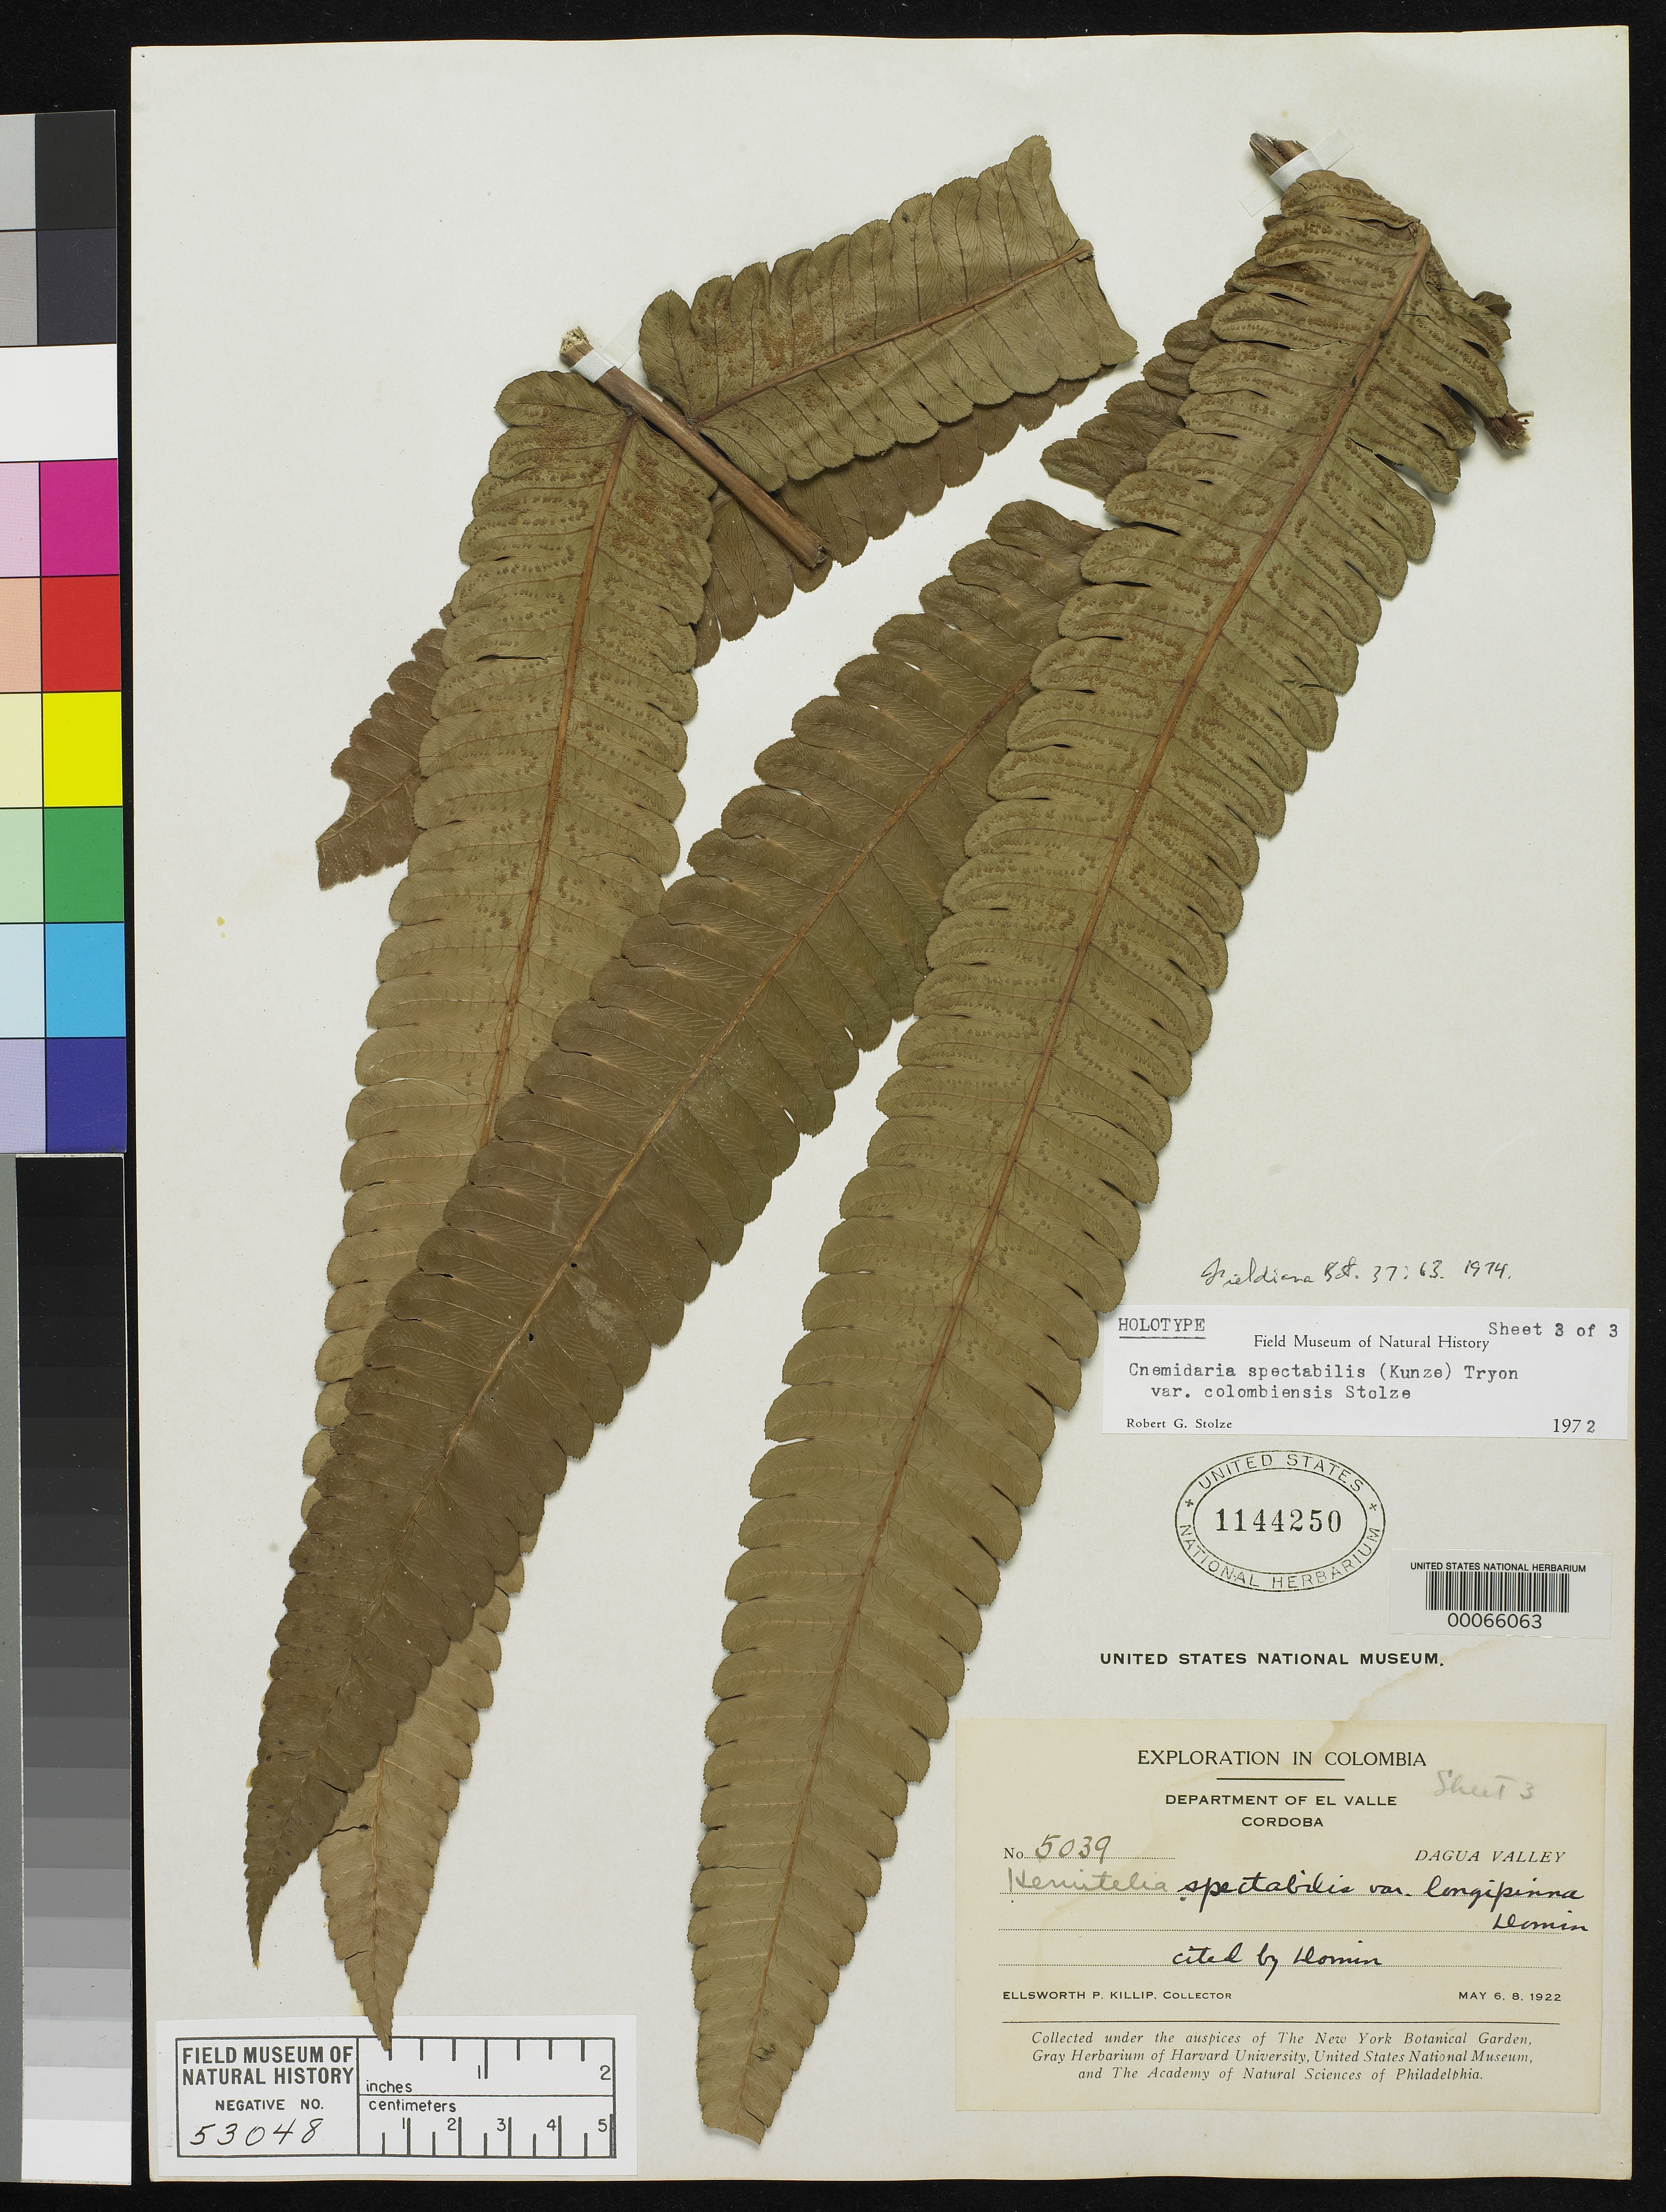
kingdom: Plantae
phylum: Tracheophyta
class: Polypodiopsida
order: Cyatheales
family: Cyatheaceae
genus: Cnemidaria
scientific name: Cnemidaria spectabilis var. colombiensis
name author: Stolze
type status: Holotype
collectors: E. P. Killip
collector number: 5039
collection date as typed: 06 May 1922 to 08 May 1922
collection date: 1922-05-06/1922-05-08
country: Colombia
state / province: Valle del Cauca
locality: Dagua Valley, Cordoba.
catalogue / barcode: US 1144250